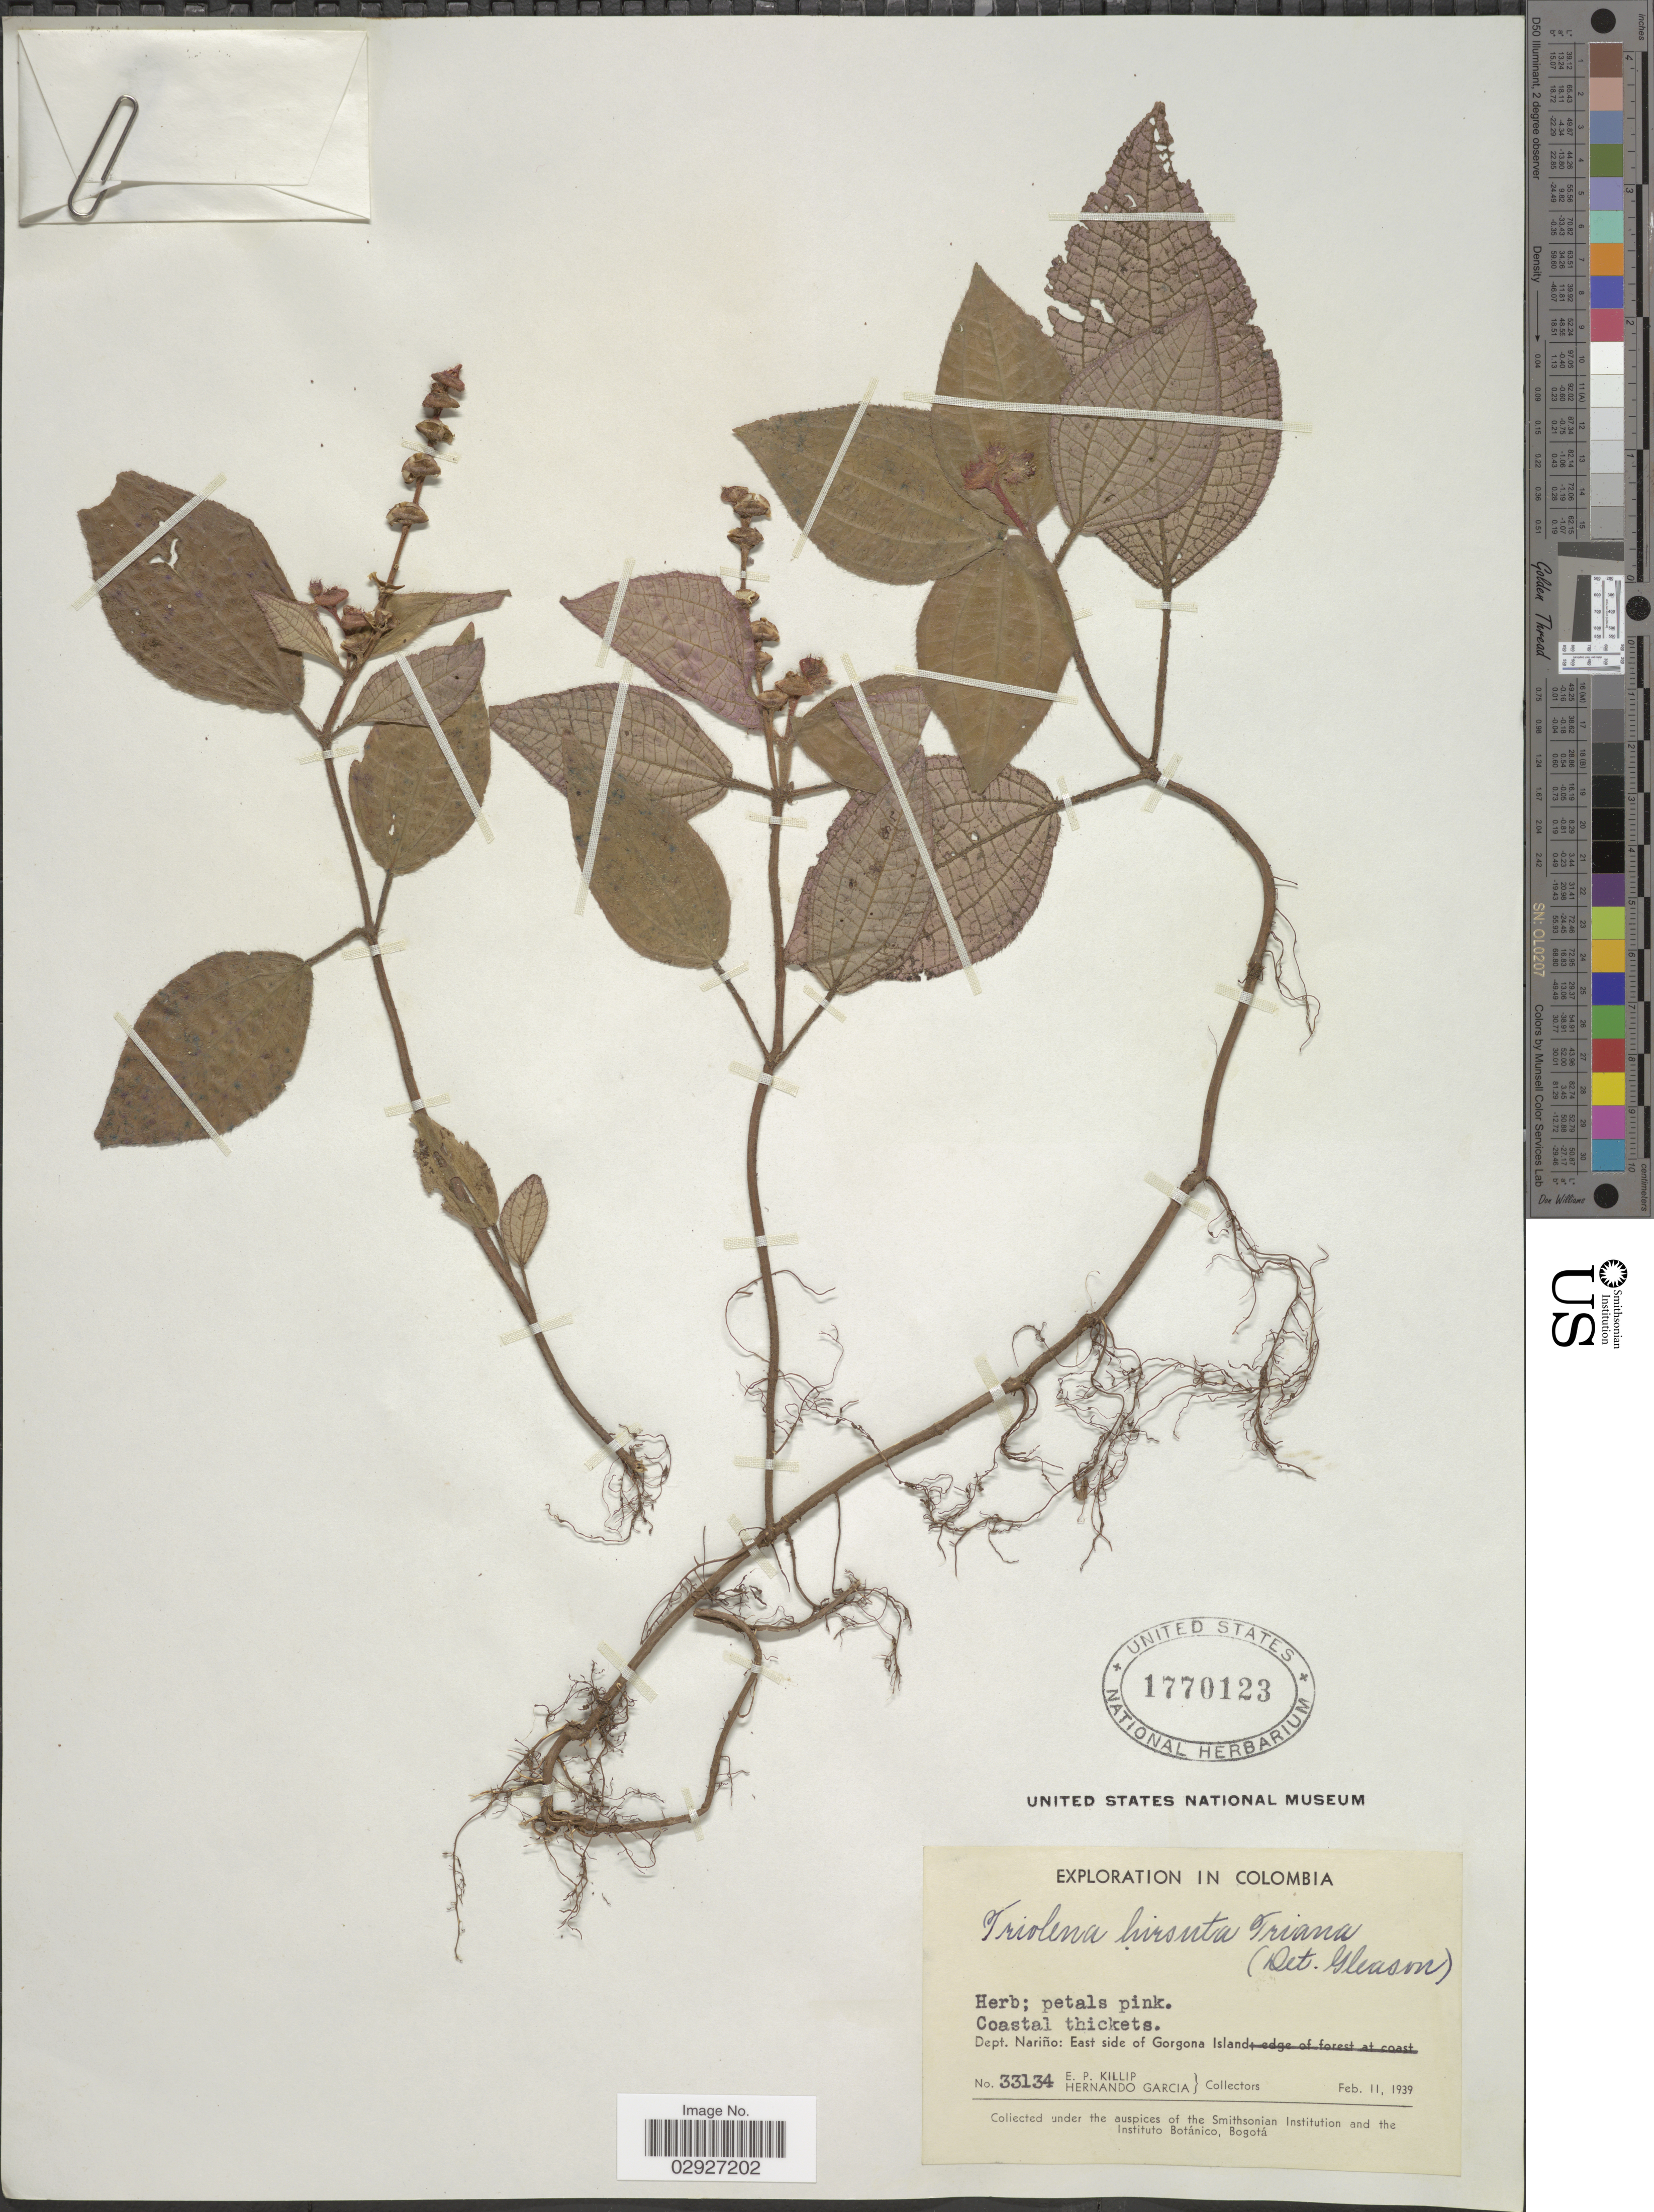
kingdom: Plantae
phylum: Tracheophyta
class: Magnoliopsida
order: Myrtales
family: Melastomataceae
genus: Triolena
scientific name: Triolena hirsuta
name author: (Benth.) Triana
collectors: E. P. Killip & H. Garcia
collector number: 33134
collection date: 1939-02-11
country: Colombia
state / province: Nariño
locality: Dept. Nariño, East side of Gorgona Island.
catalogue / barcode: US 1770123